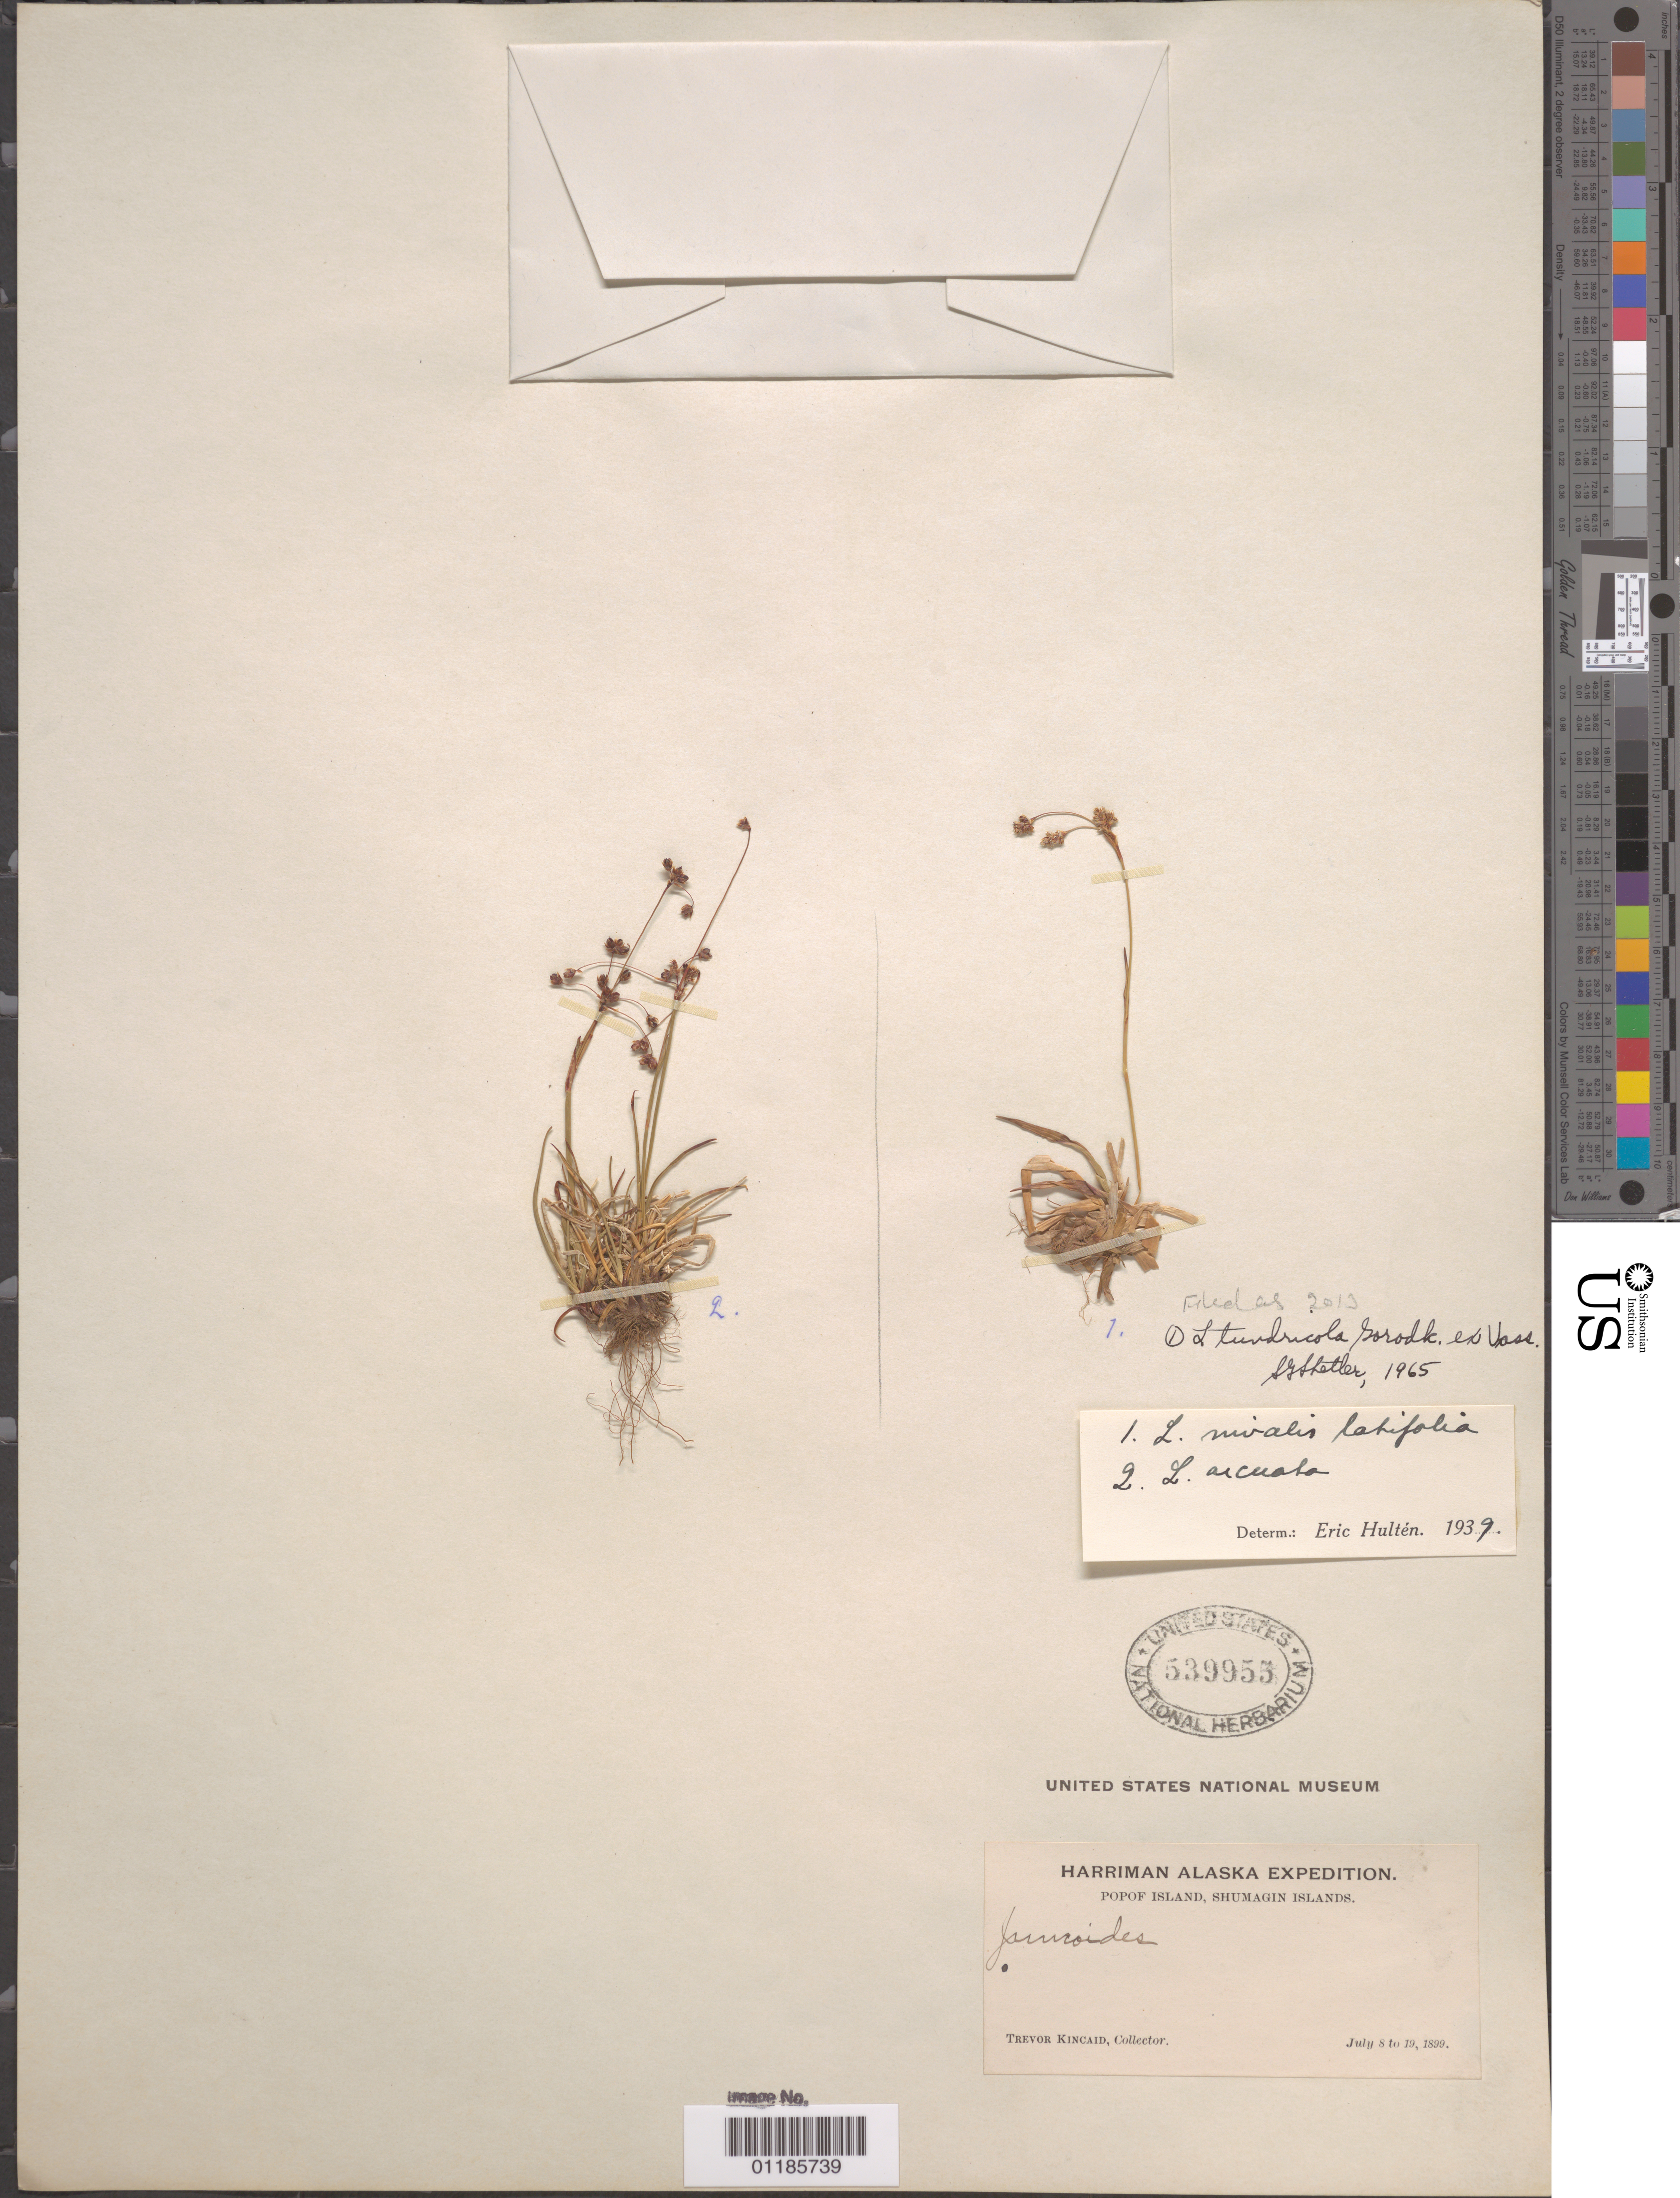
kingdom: Plantae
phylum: Tracheophyta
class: Liliopsida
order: Poales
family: Juncaceae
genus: Luzula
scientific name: Luzula tundricola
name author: (Gorodkov) V. Vassil.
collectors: T. C. Kincaid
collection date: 1899-07-08/1899-07-19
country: United States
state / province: Alaska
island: Popof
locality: Popof Island.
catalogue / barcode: US 539955